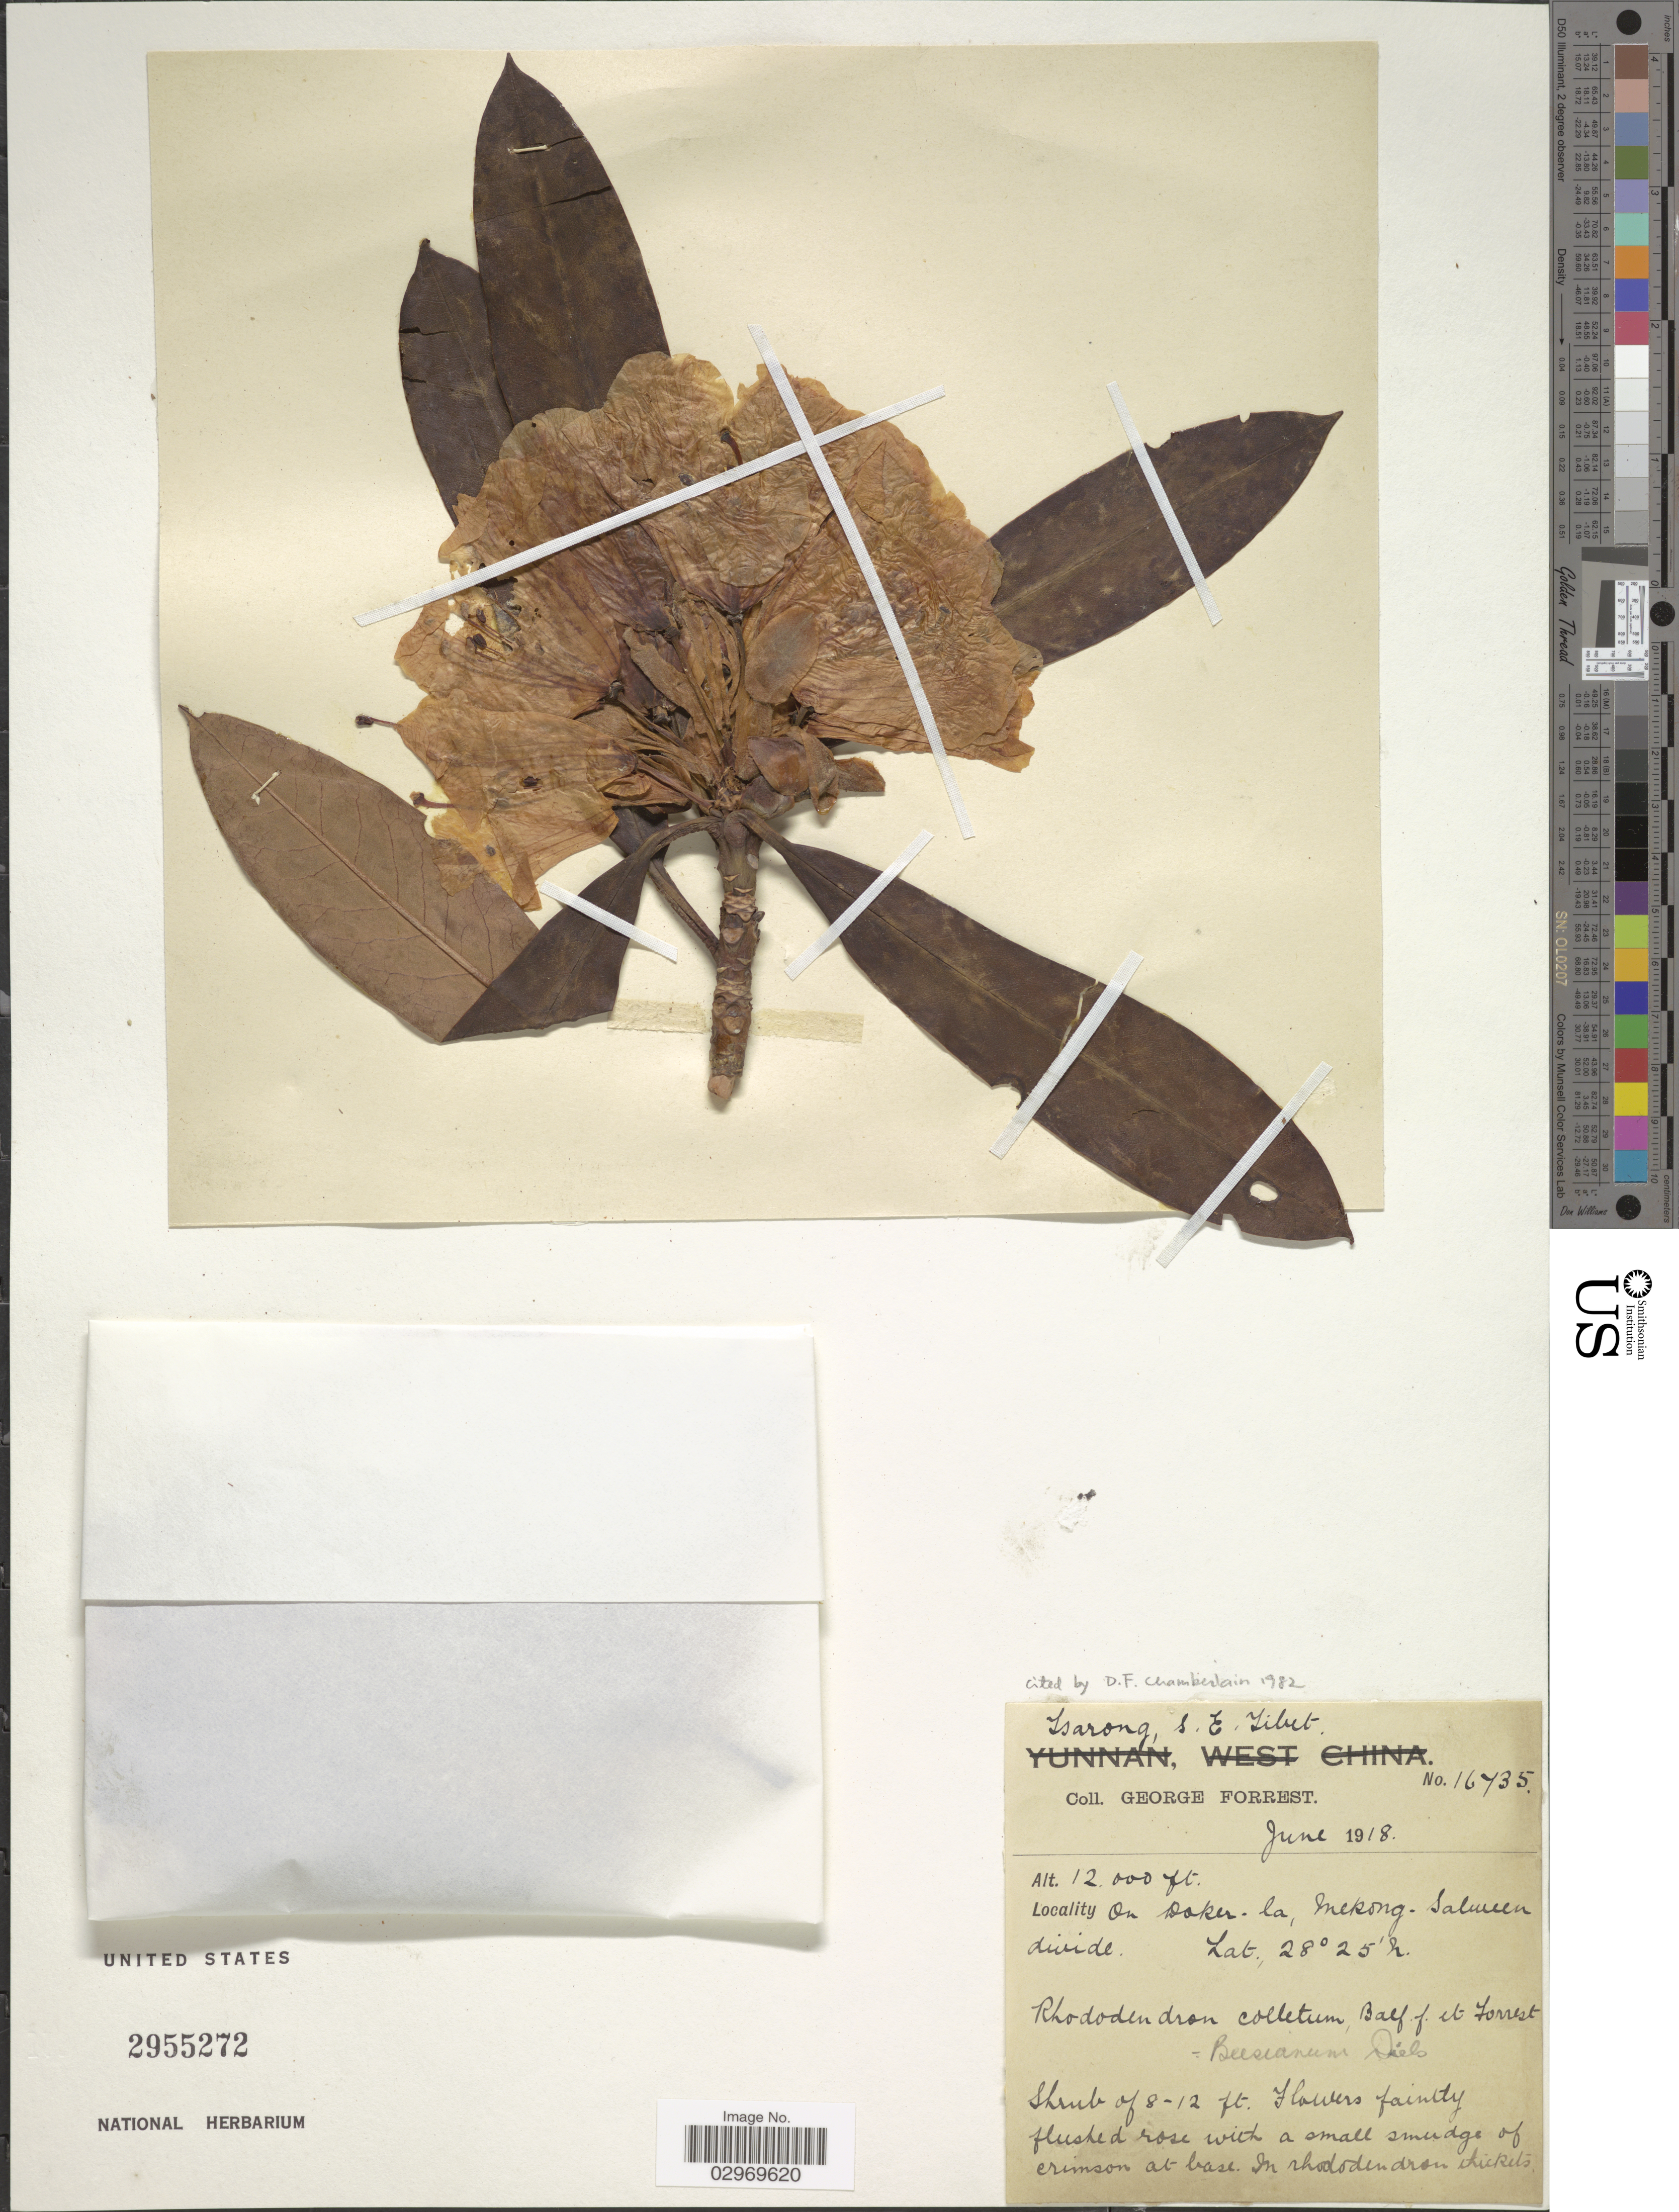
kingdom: Plantae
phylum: Tracheophyta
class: Magnoliopsida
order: Ericales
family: Ericaceae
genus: Rhododendron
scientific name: Rhododendron beesianum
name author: Diels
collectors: G. Forrest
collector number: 16735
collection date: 1918-06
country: China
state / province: Xizang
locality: Tsarong, S.E. Tibet, On Daker-la, Mekong-Salween divide.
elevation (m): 3658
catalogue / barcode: US 2955272